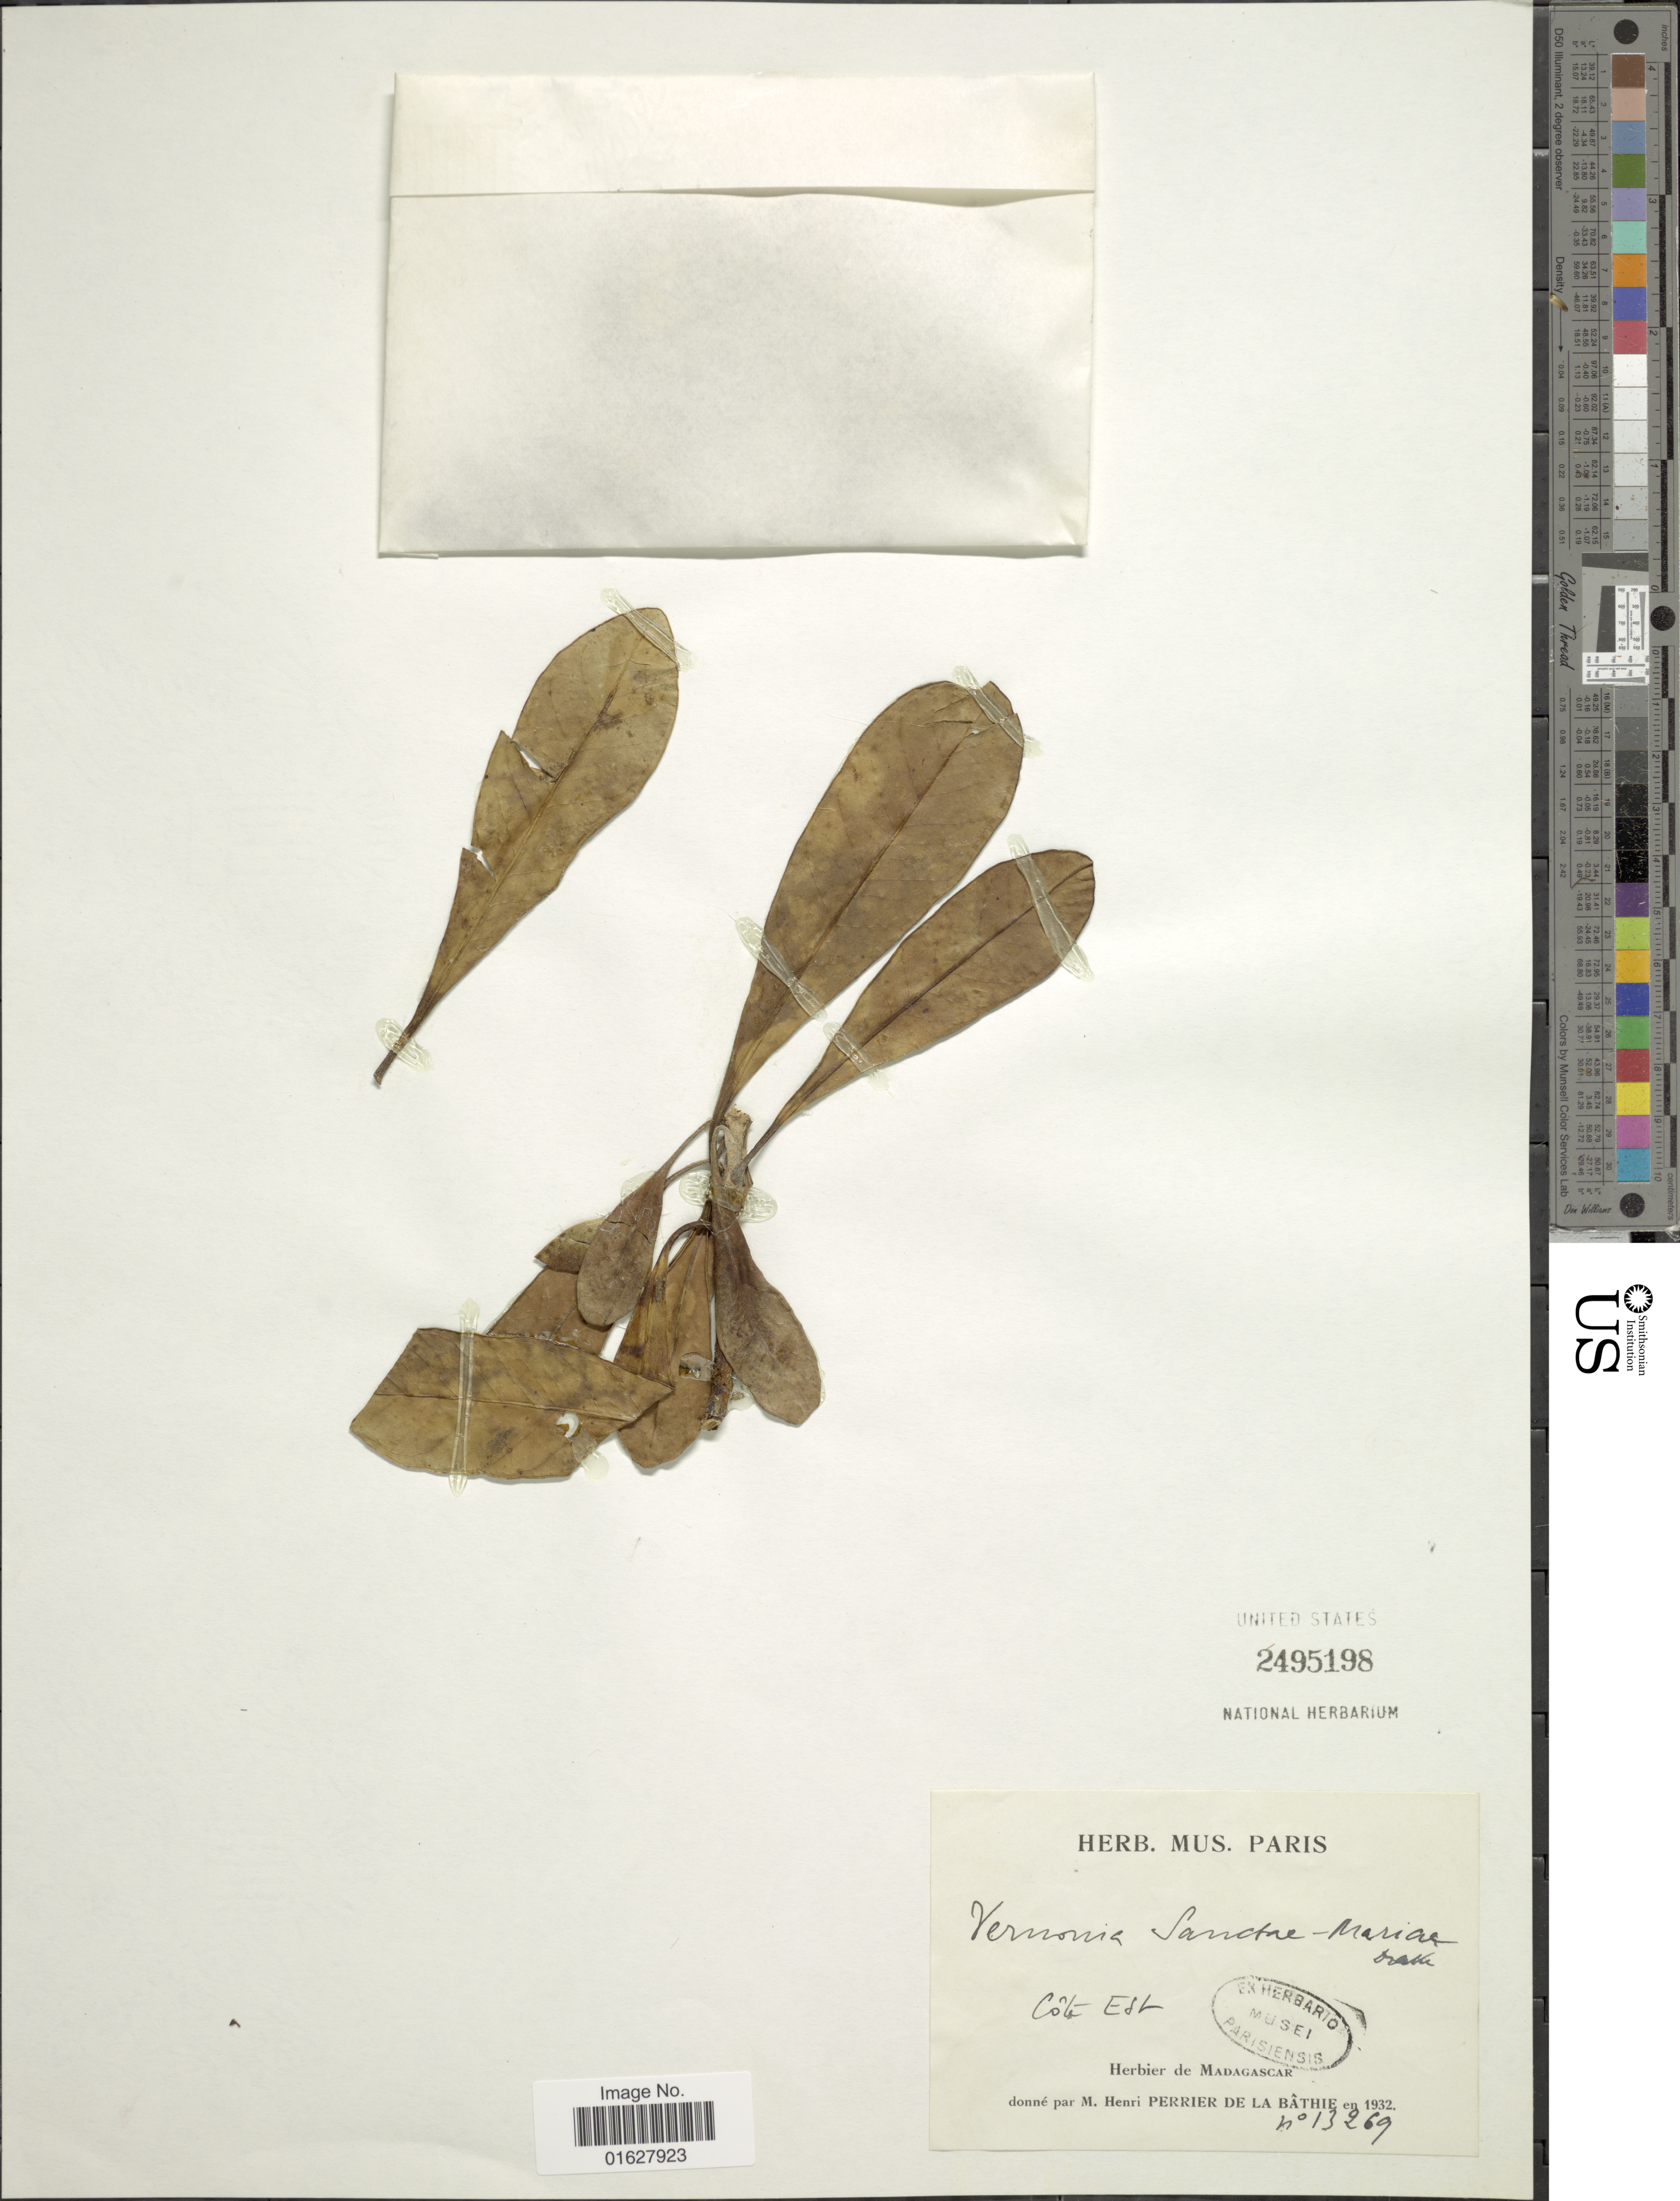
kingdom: Plantae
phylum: Tracheophyta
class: Magnoliopsida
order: Asterales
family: Asteraceae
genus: Vernonia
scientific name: Vernonia sanctae-mariae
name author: Drake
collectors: H. Perrier de la Bâthie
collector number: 13269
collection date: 1932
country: Madagascar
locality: Madagascar. Cote Est.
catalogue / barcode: US 2495198